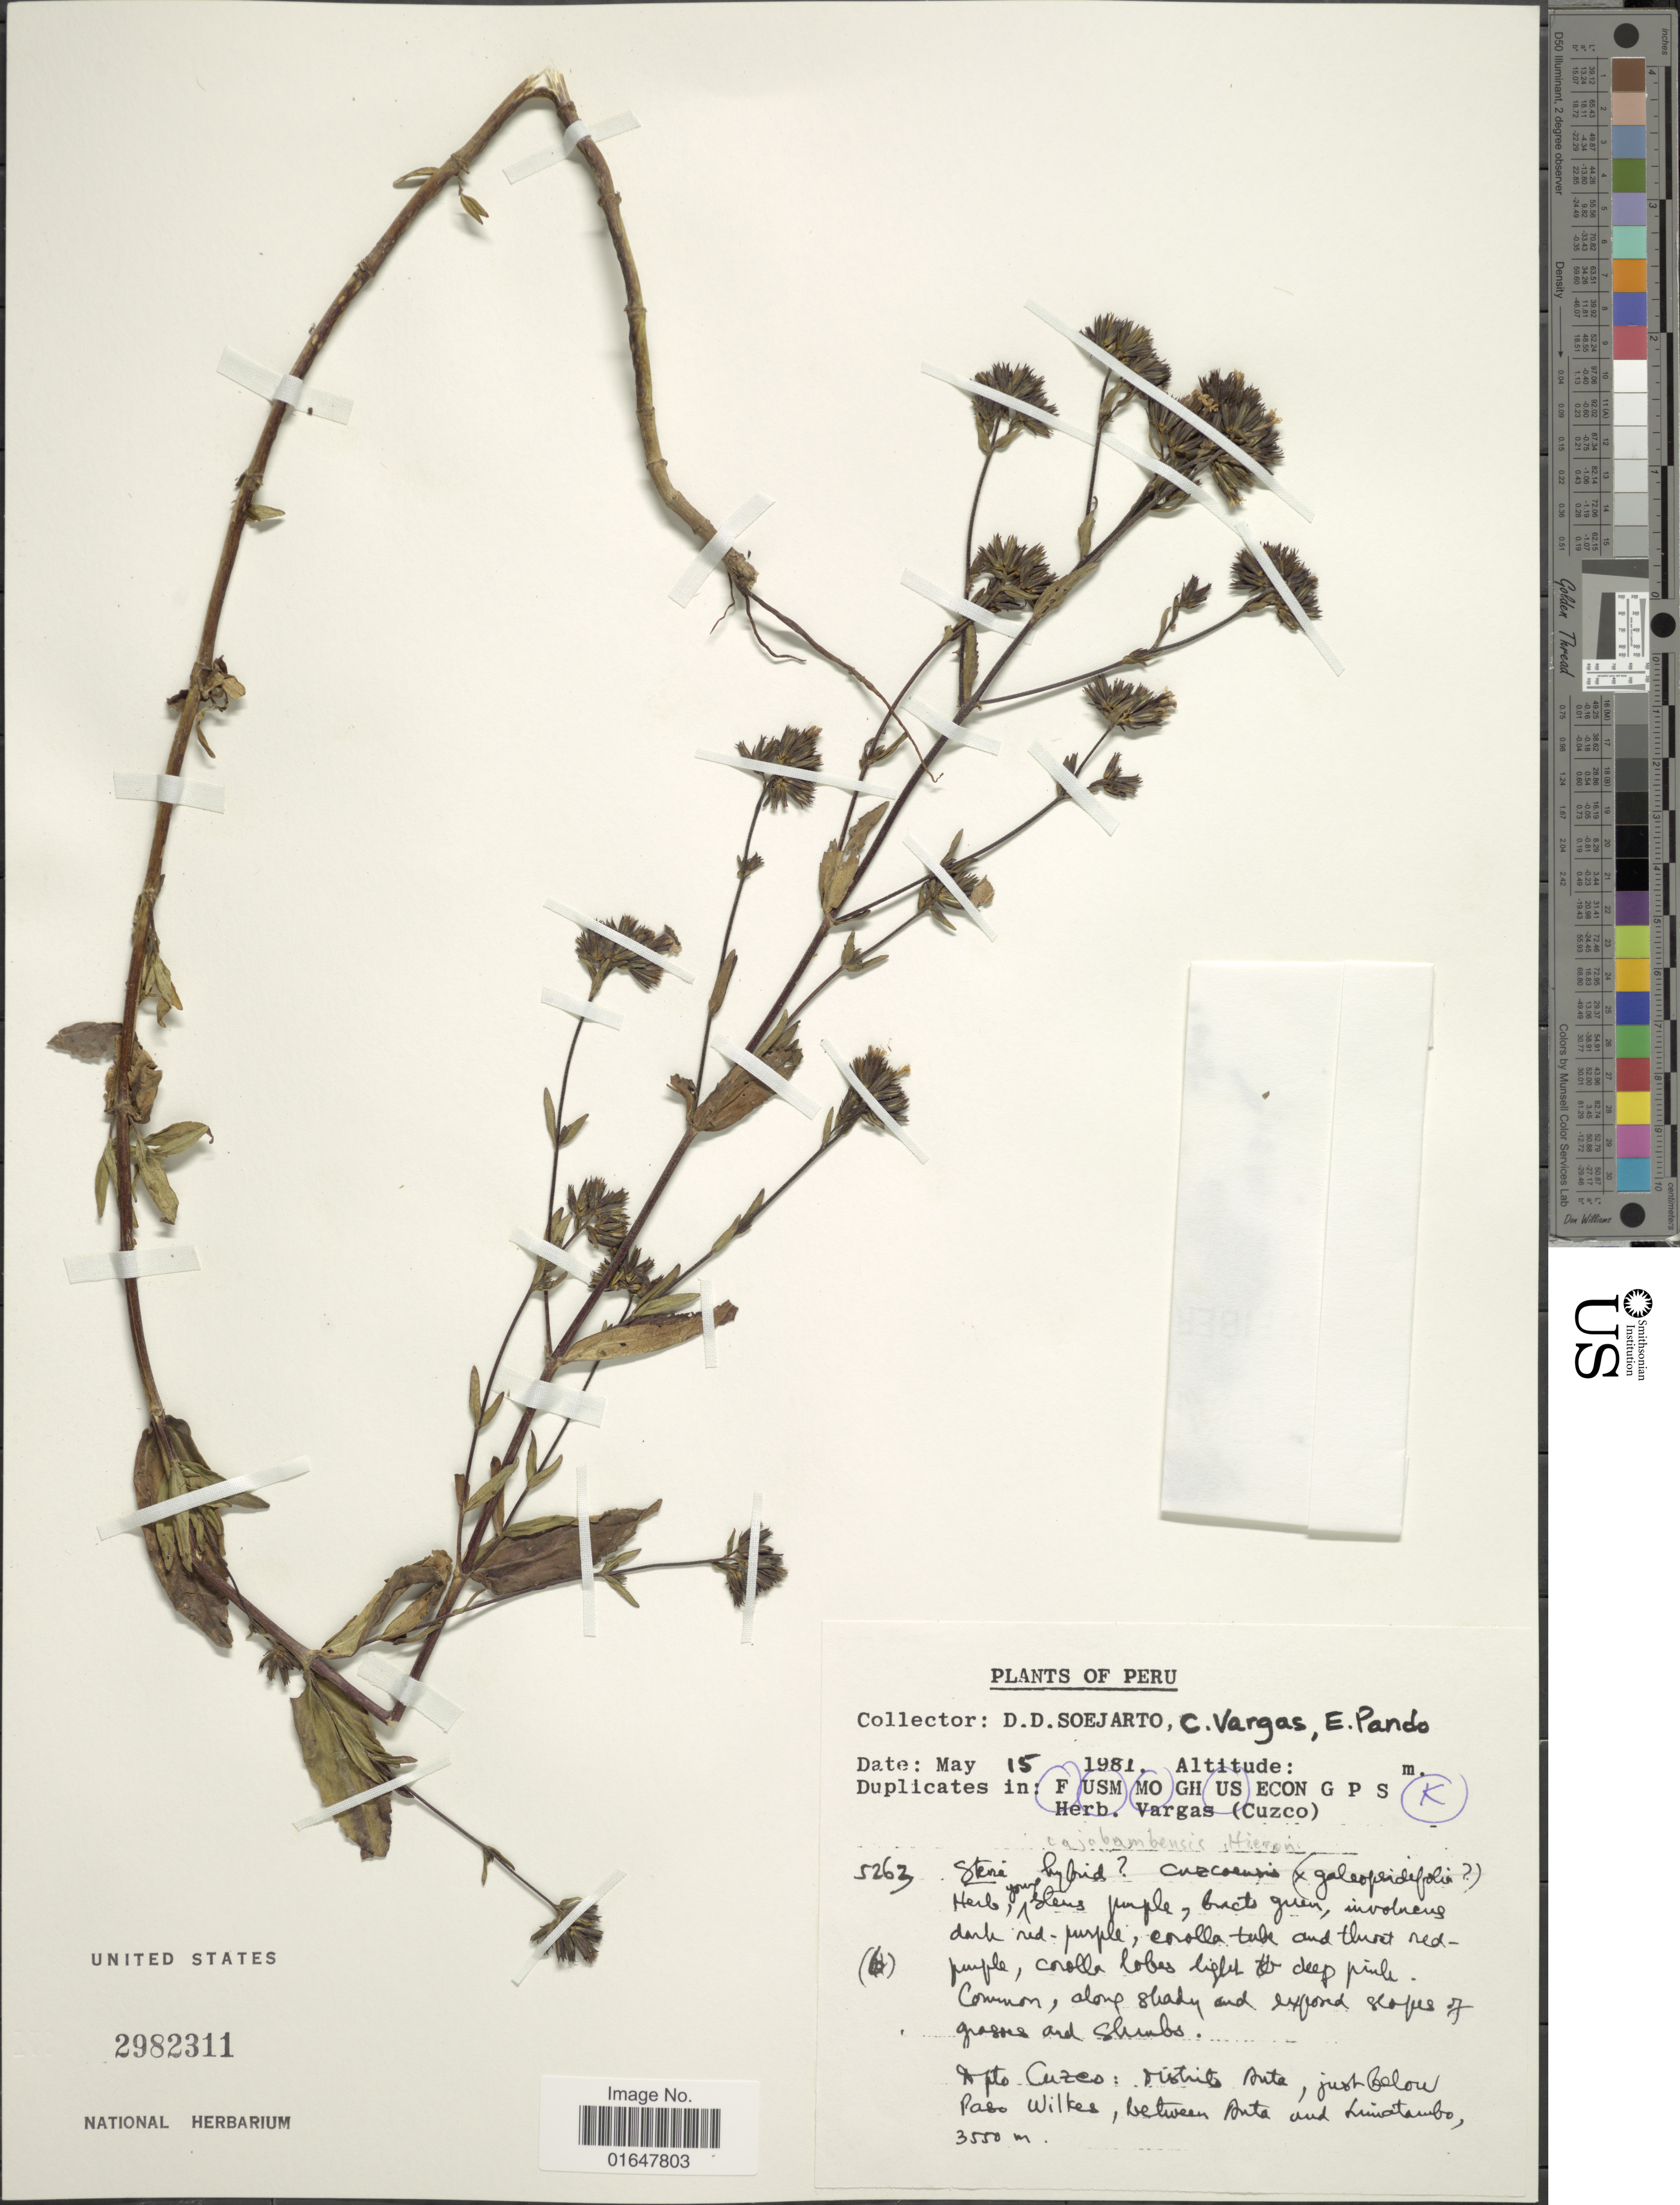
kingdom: Plantae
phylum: Tracheophyta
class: Magnoliopsida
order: Asterales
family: Asteraceae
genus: Stevia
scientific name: Stevia cajabambensis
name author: Hieron. in Urb.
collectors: C. Vargas & E. Pando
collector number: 5263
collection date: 1981-05-15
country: Peru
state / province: Cusco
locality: Distrito Anta, just below Paso Wilkes, between Anta and Limatambo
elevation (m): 3550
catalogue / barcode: US 2982311